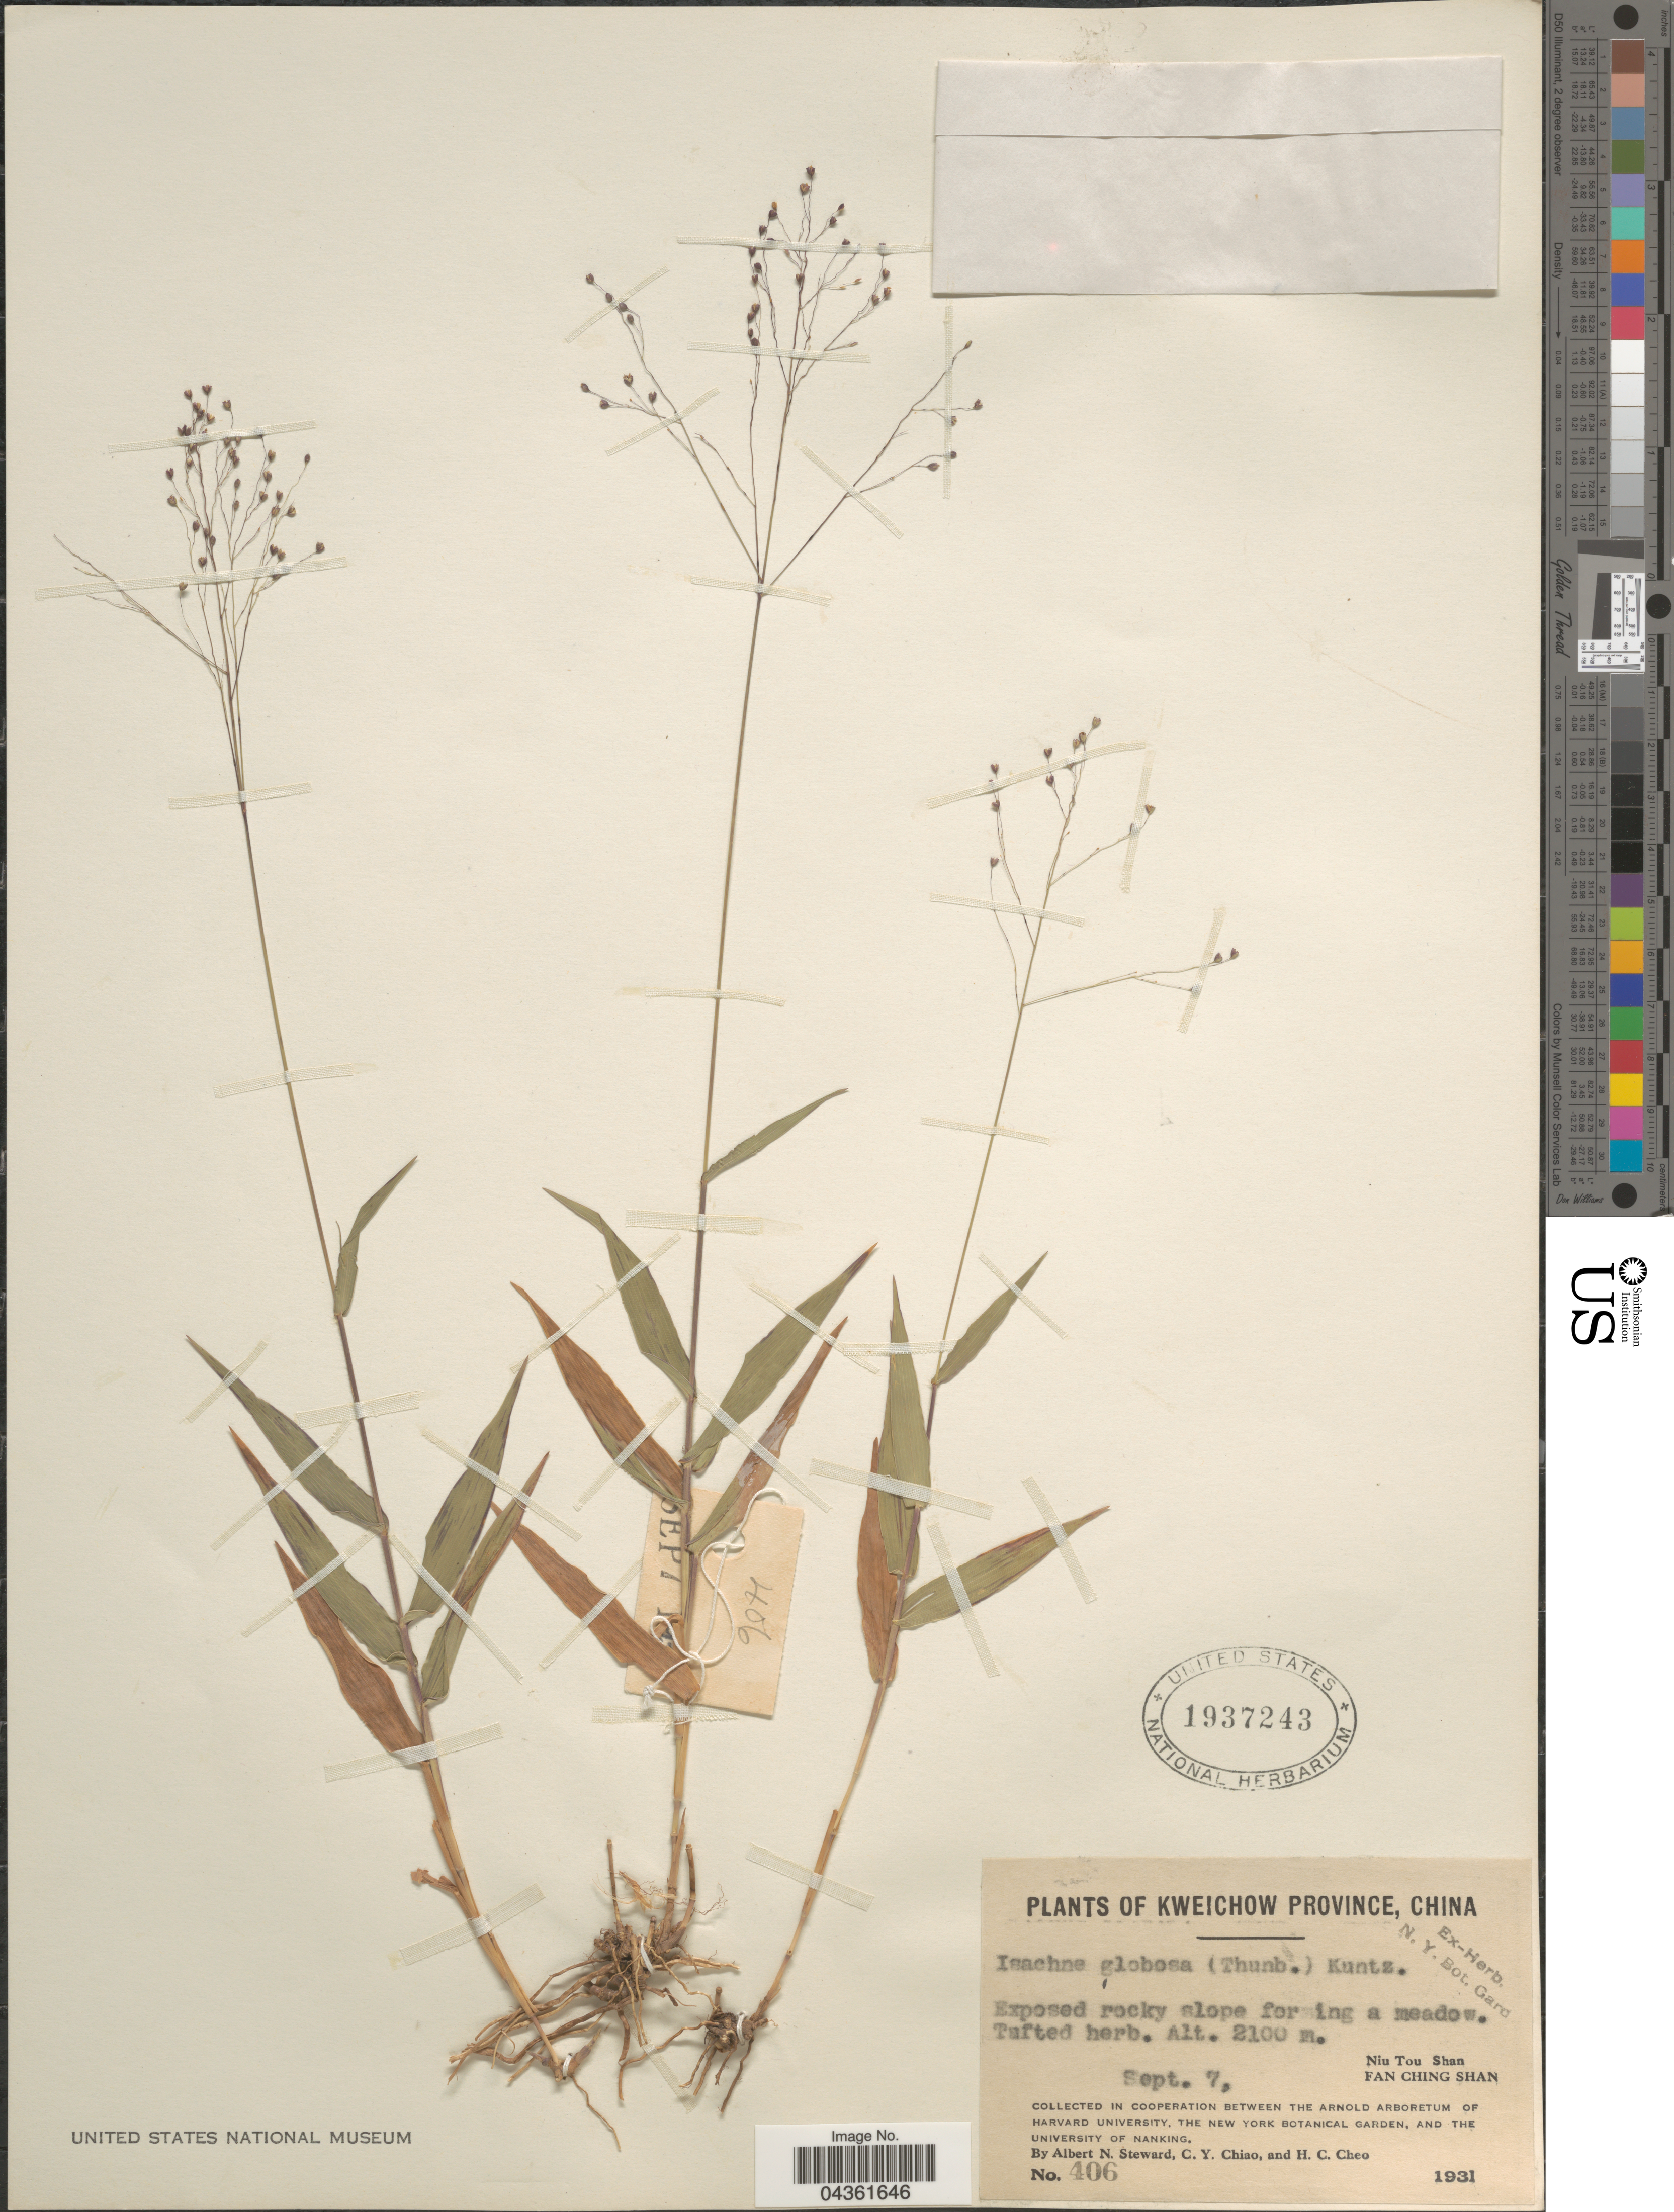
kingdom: Plantae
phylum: Tracheophyta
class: Liliopsida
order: Poales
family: Poaceae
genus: Isachne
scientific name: Isachne globosa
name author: (Thunb.) Kuntze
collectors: A. N. Steward, C. Y. Chiao & H. Cheo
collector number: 406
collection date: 1931-09-07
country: China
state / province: Guizhou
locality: Kweichow Province. Niu Tou Shan. Fan Ching Shan.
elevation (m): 2100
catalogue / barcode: US 1937243